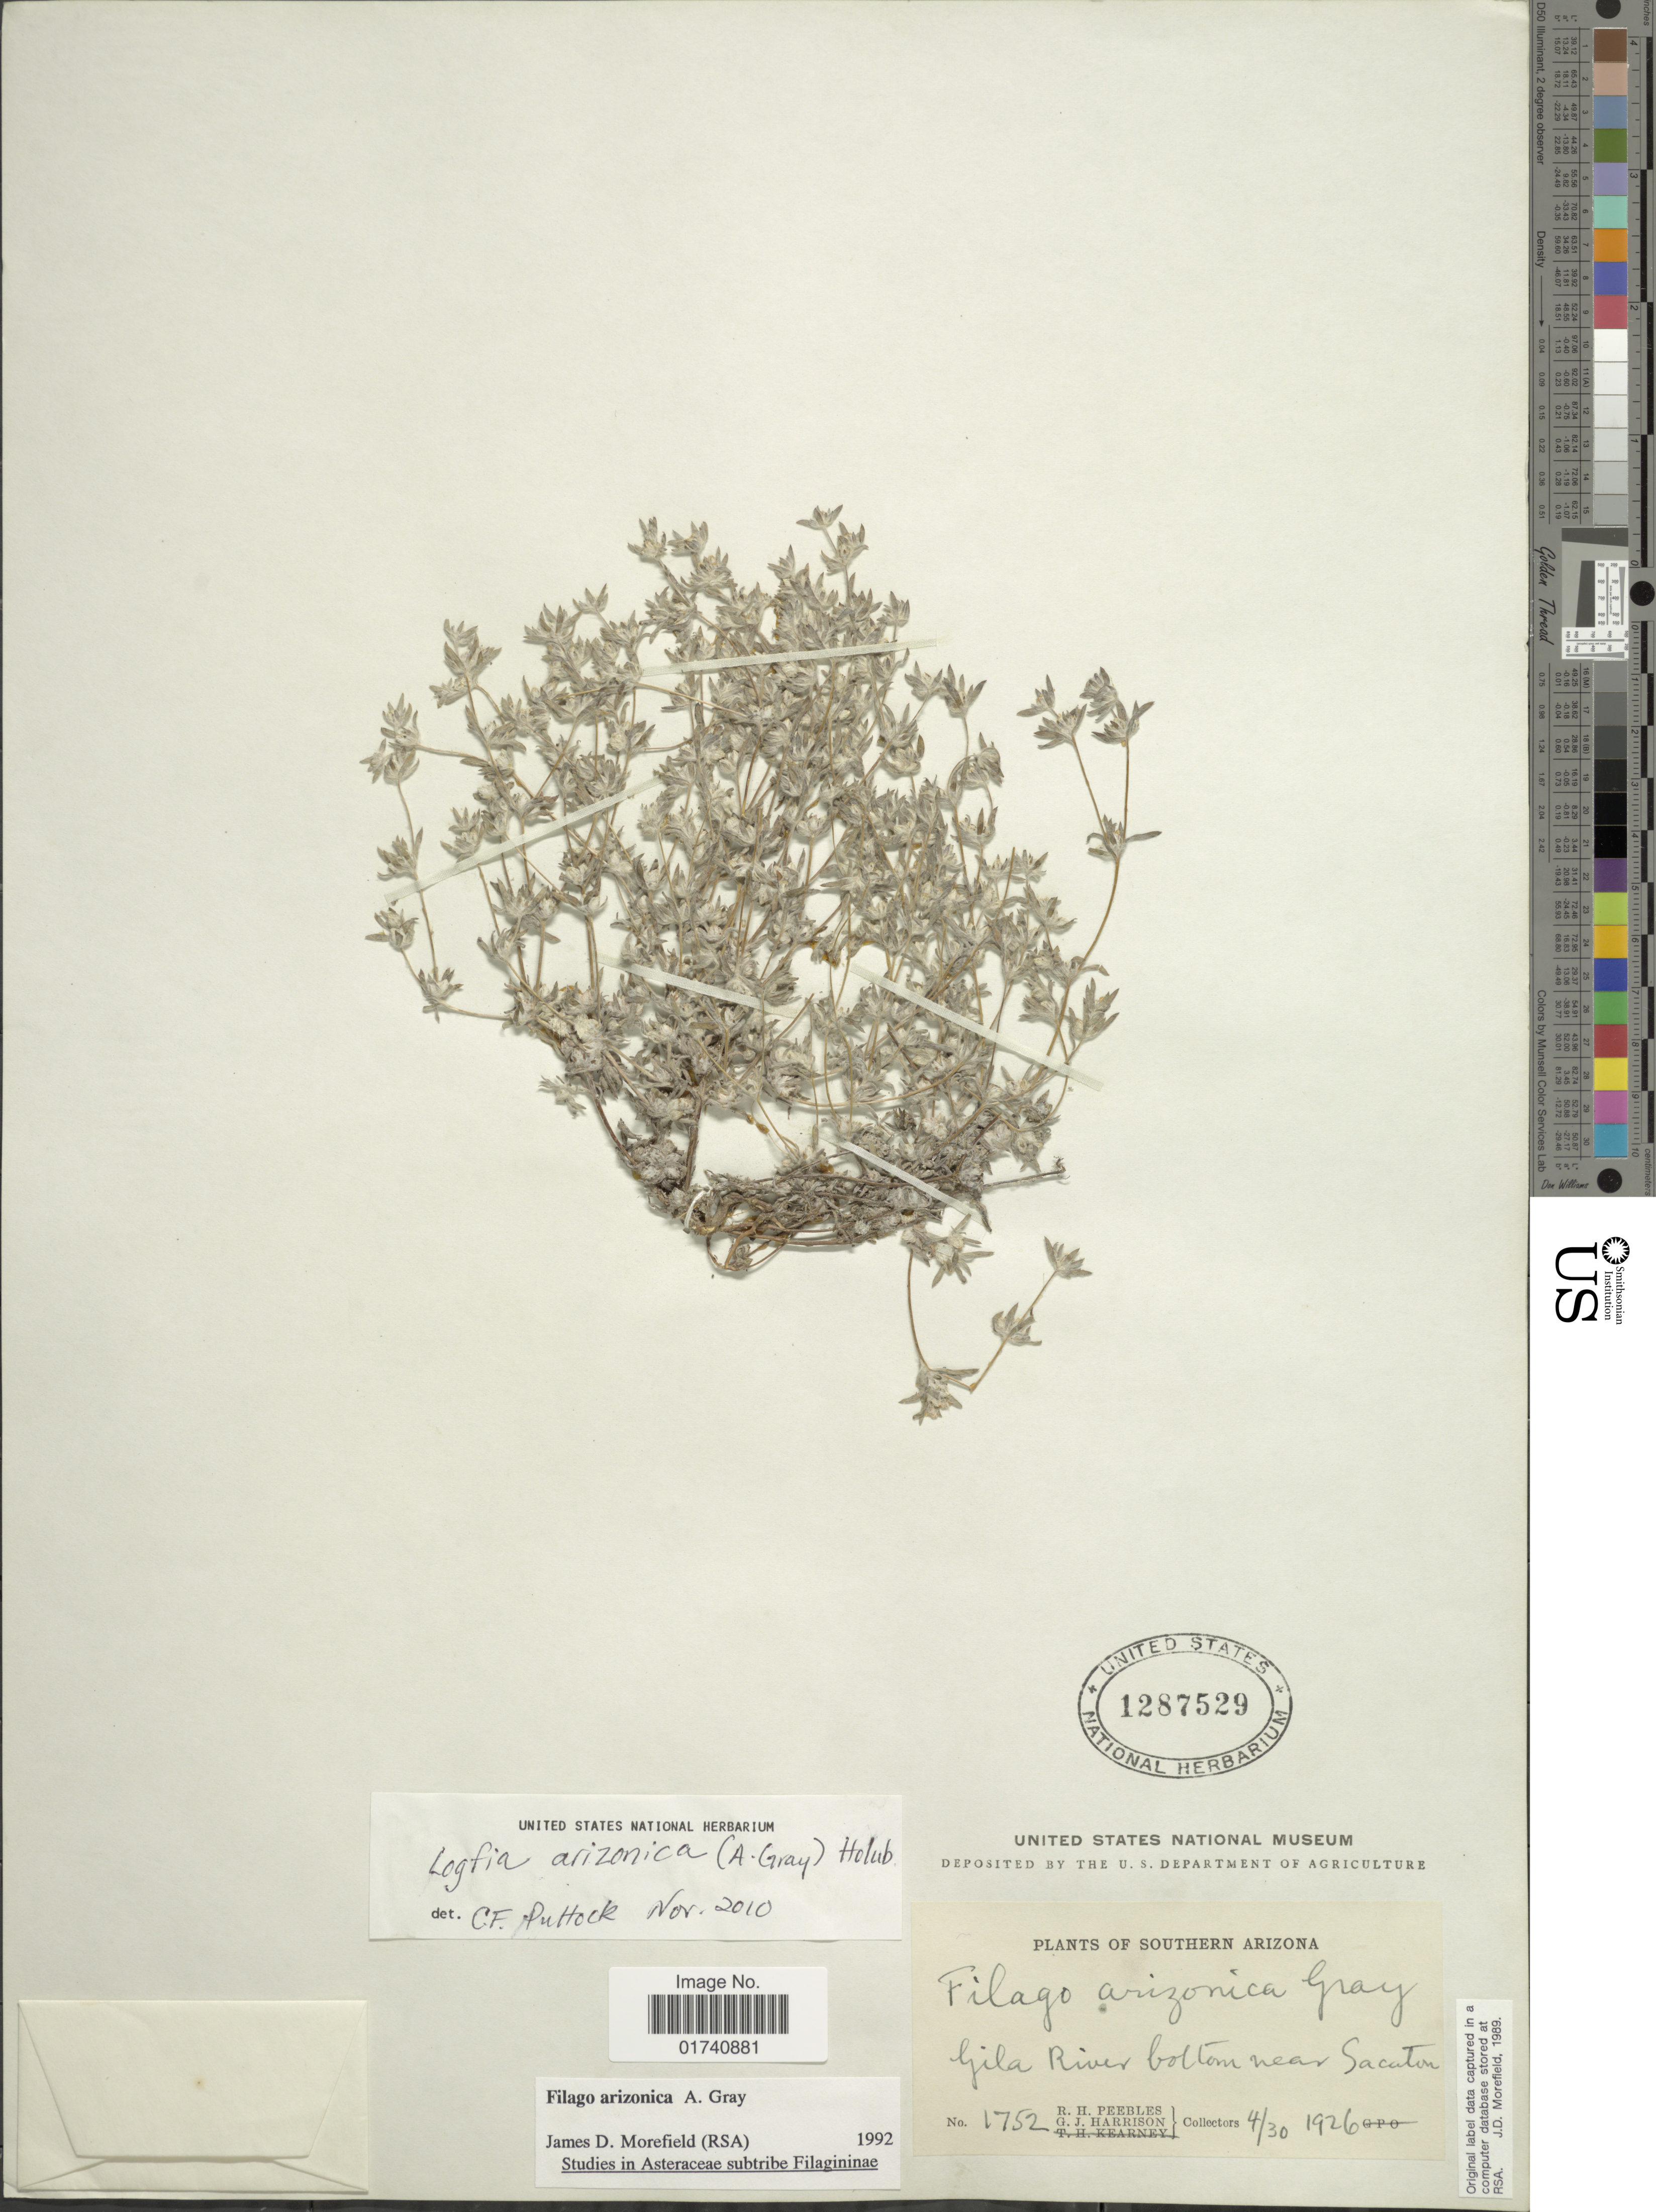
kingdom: Plantae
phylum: Tracheophyta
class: Magnoliopsida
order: Asterales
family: Asteraceae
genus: Logfia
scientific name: Logfia arizonica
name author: (A. Gray) Sch. Bip. & F.W. Schultz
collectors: R. H. Peebles & G. J. Harrison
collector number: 1752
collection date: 1926-04-30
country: United States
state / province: Arizona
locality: Southern Arizona. Gila River Bottom near Sacaton.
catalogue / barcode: US 1287529